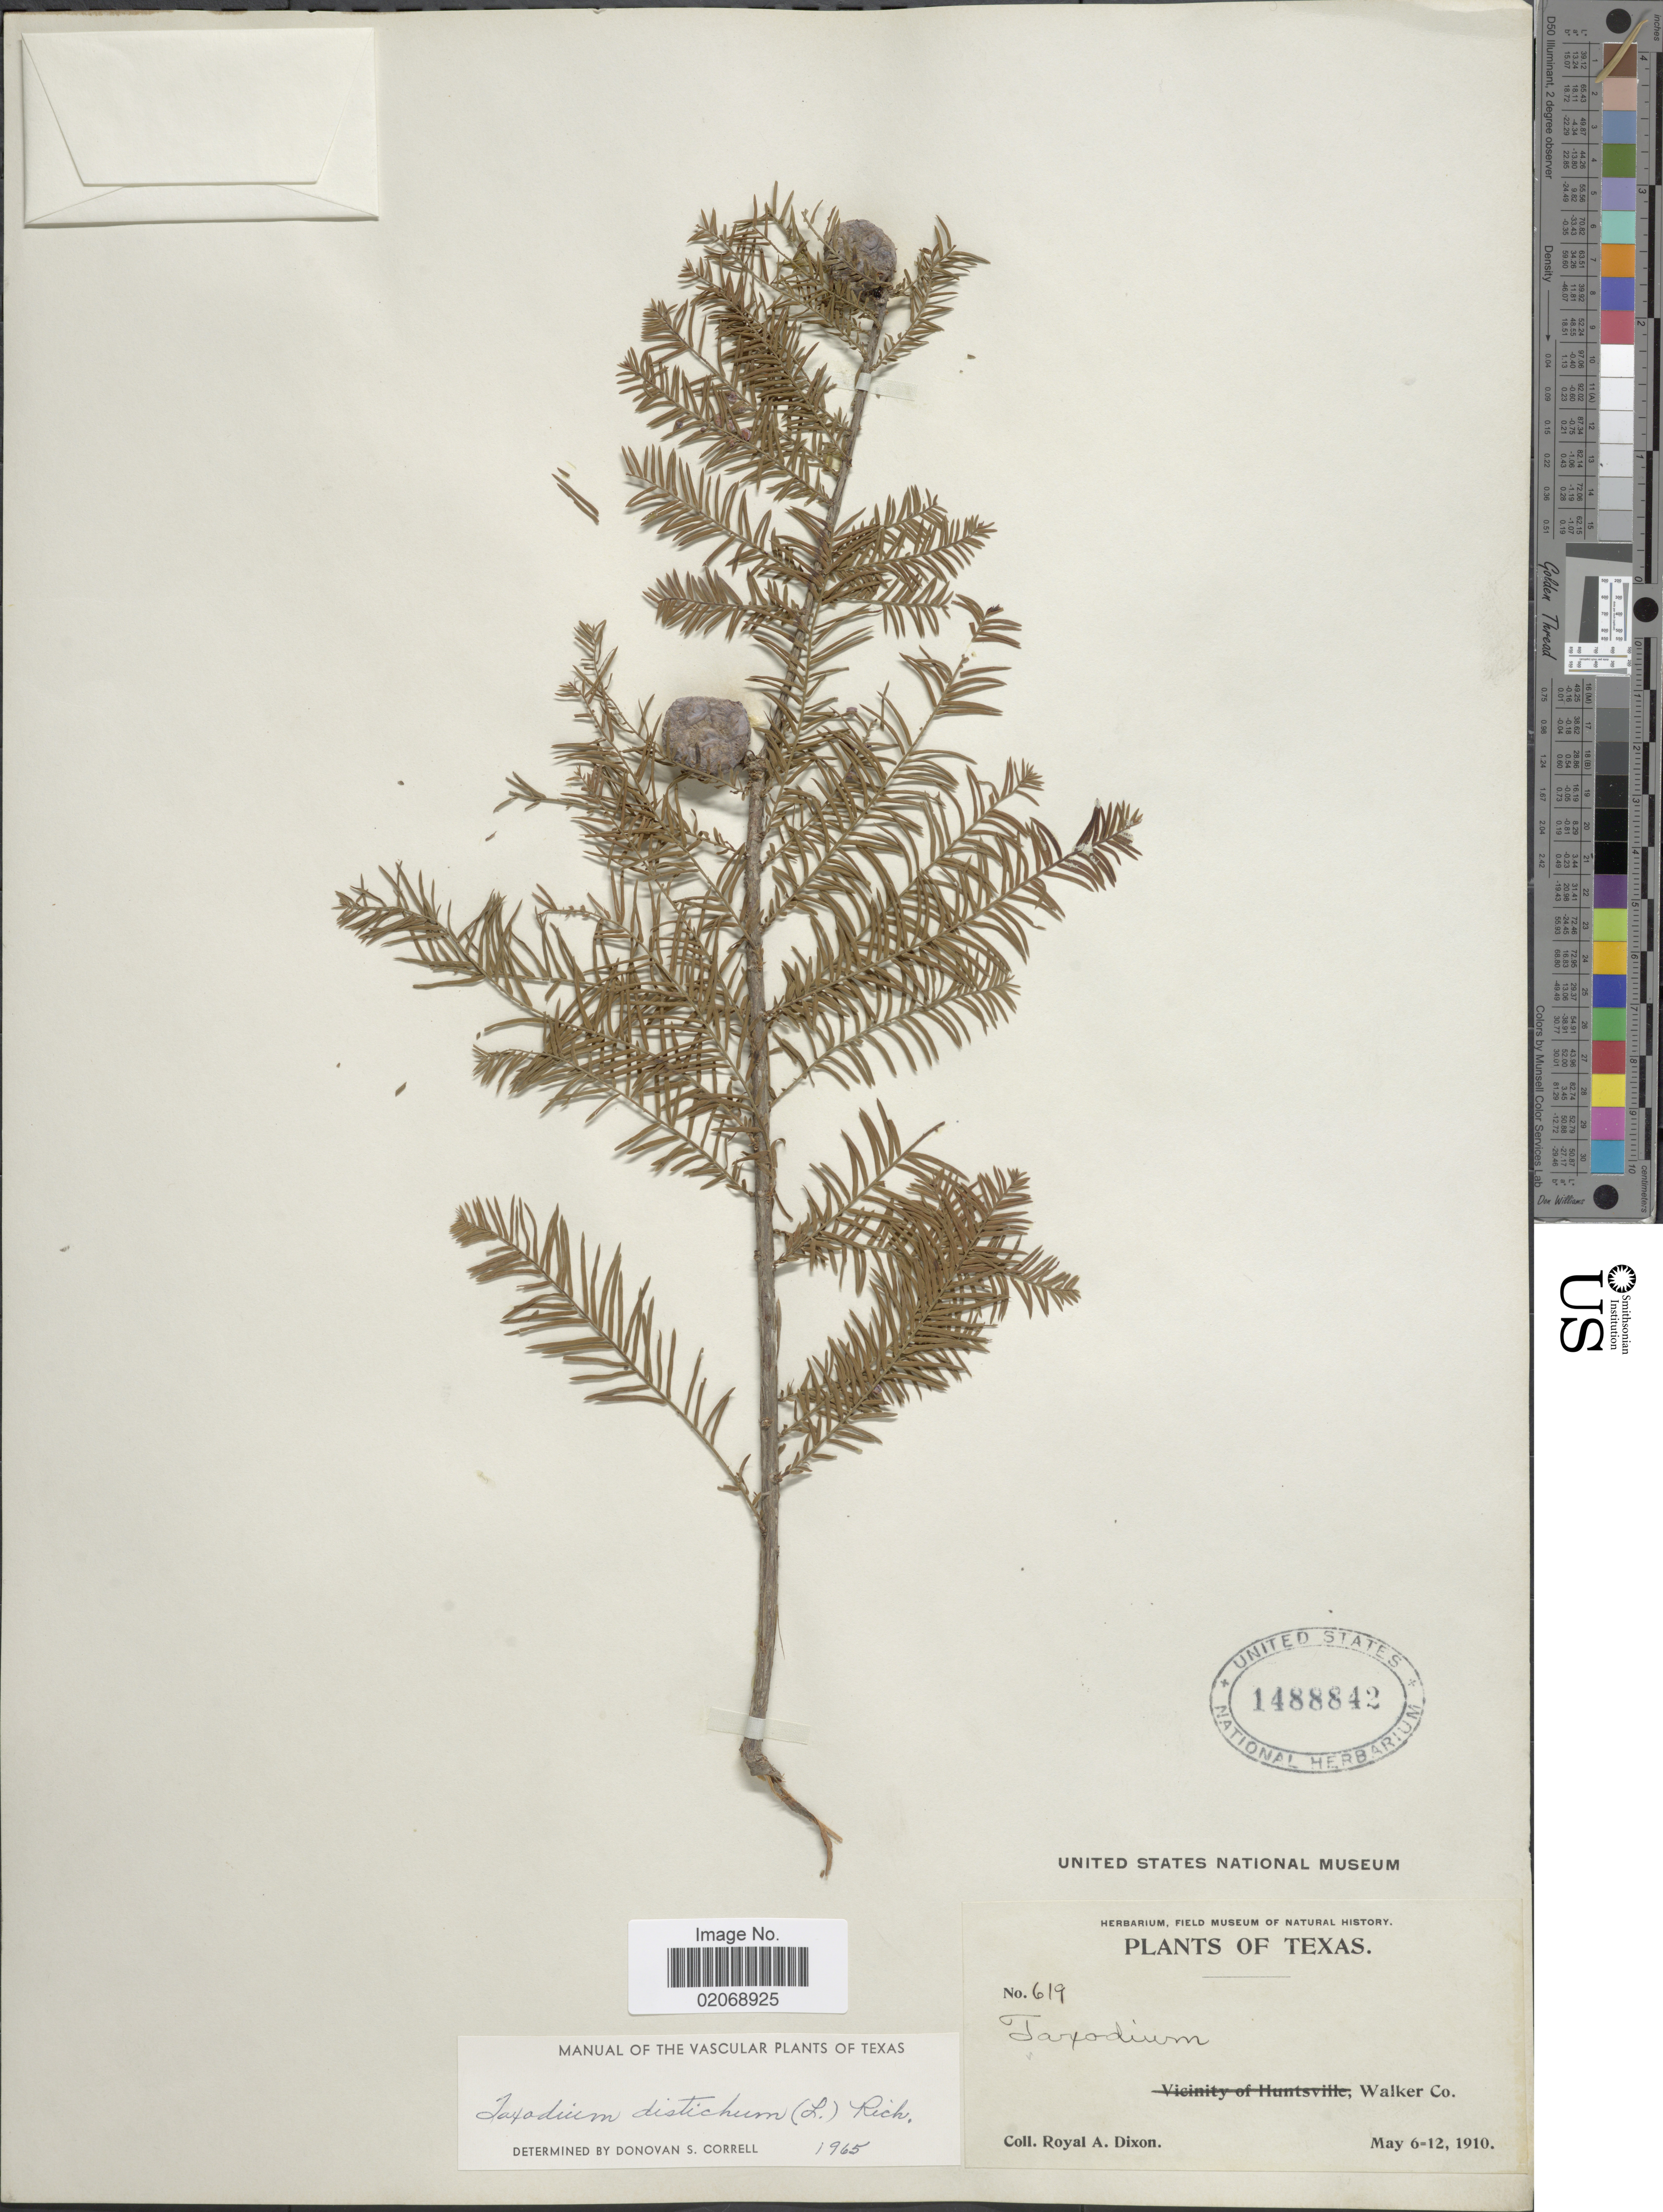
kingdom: Plantae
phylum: Tracheophyta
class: Pinopsida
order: Pinales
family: Cupressaceae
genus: Taxodium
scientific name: Taxodium distichum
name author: (L.) Rich.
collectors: R. A. Dixon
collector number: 619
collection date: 1910-05-06/1910-05-12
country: United States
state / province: Texas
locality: Walker Co.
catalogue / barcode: US 1488842